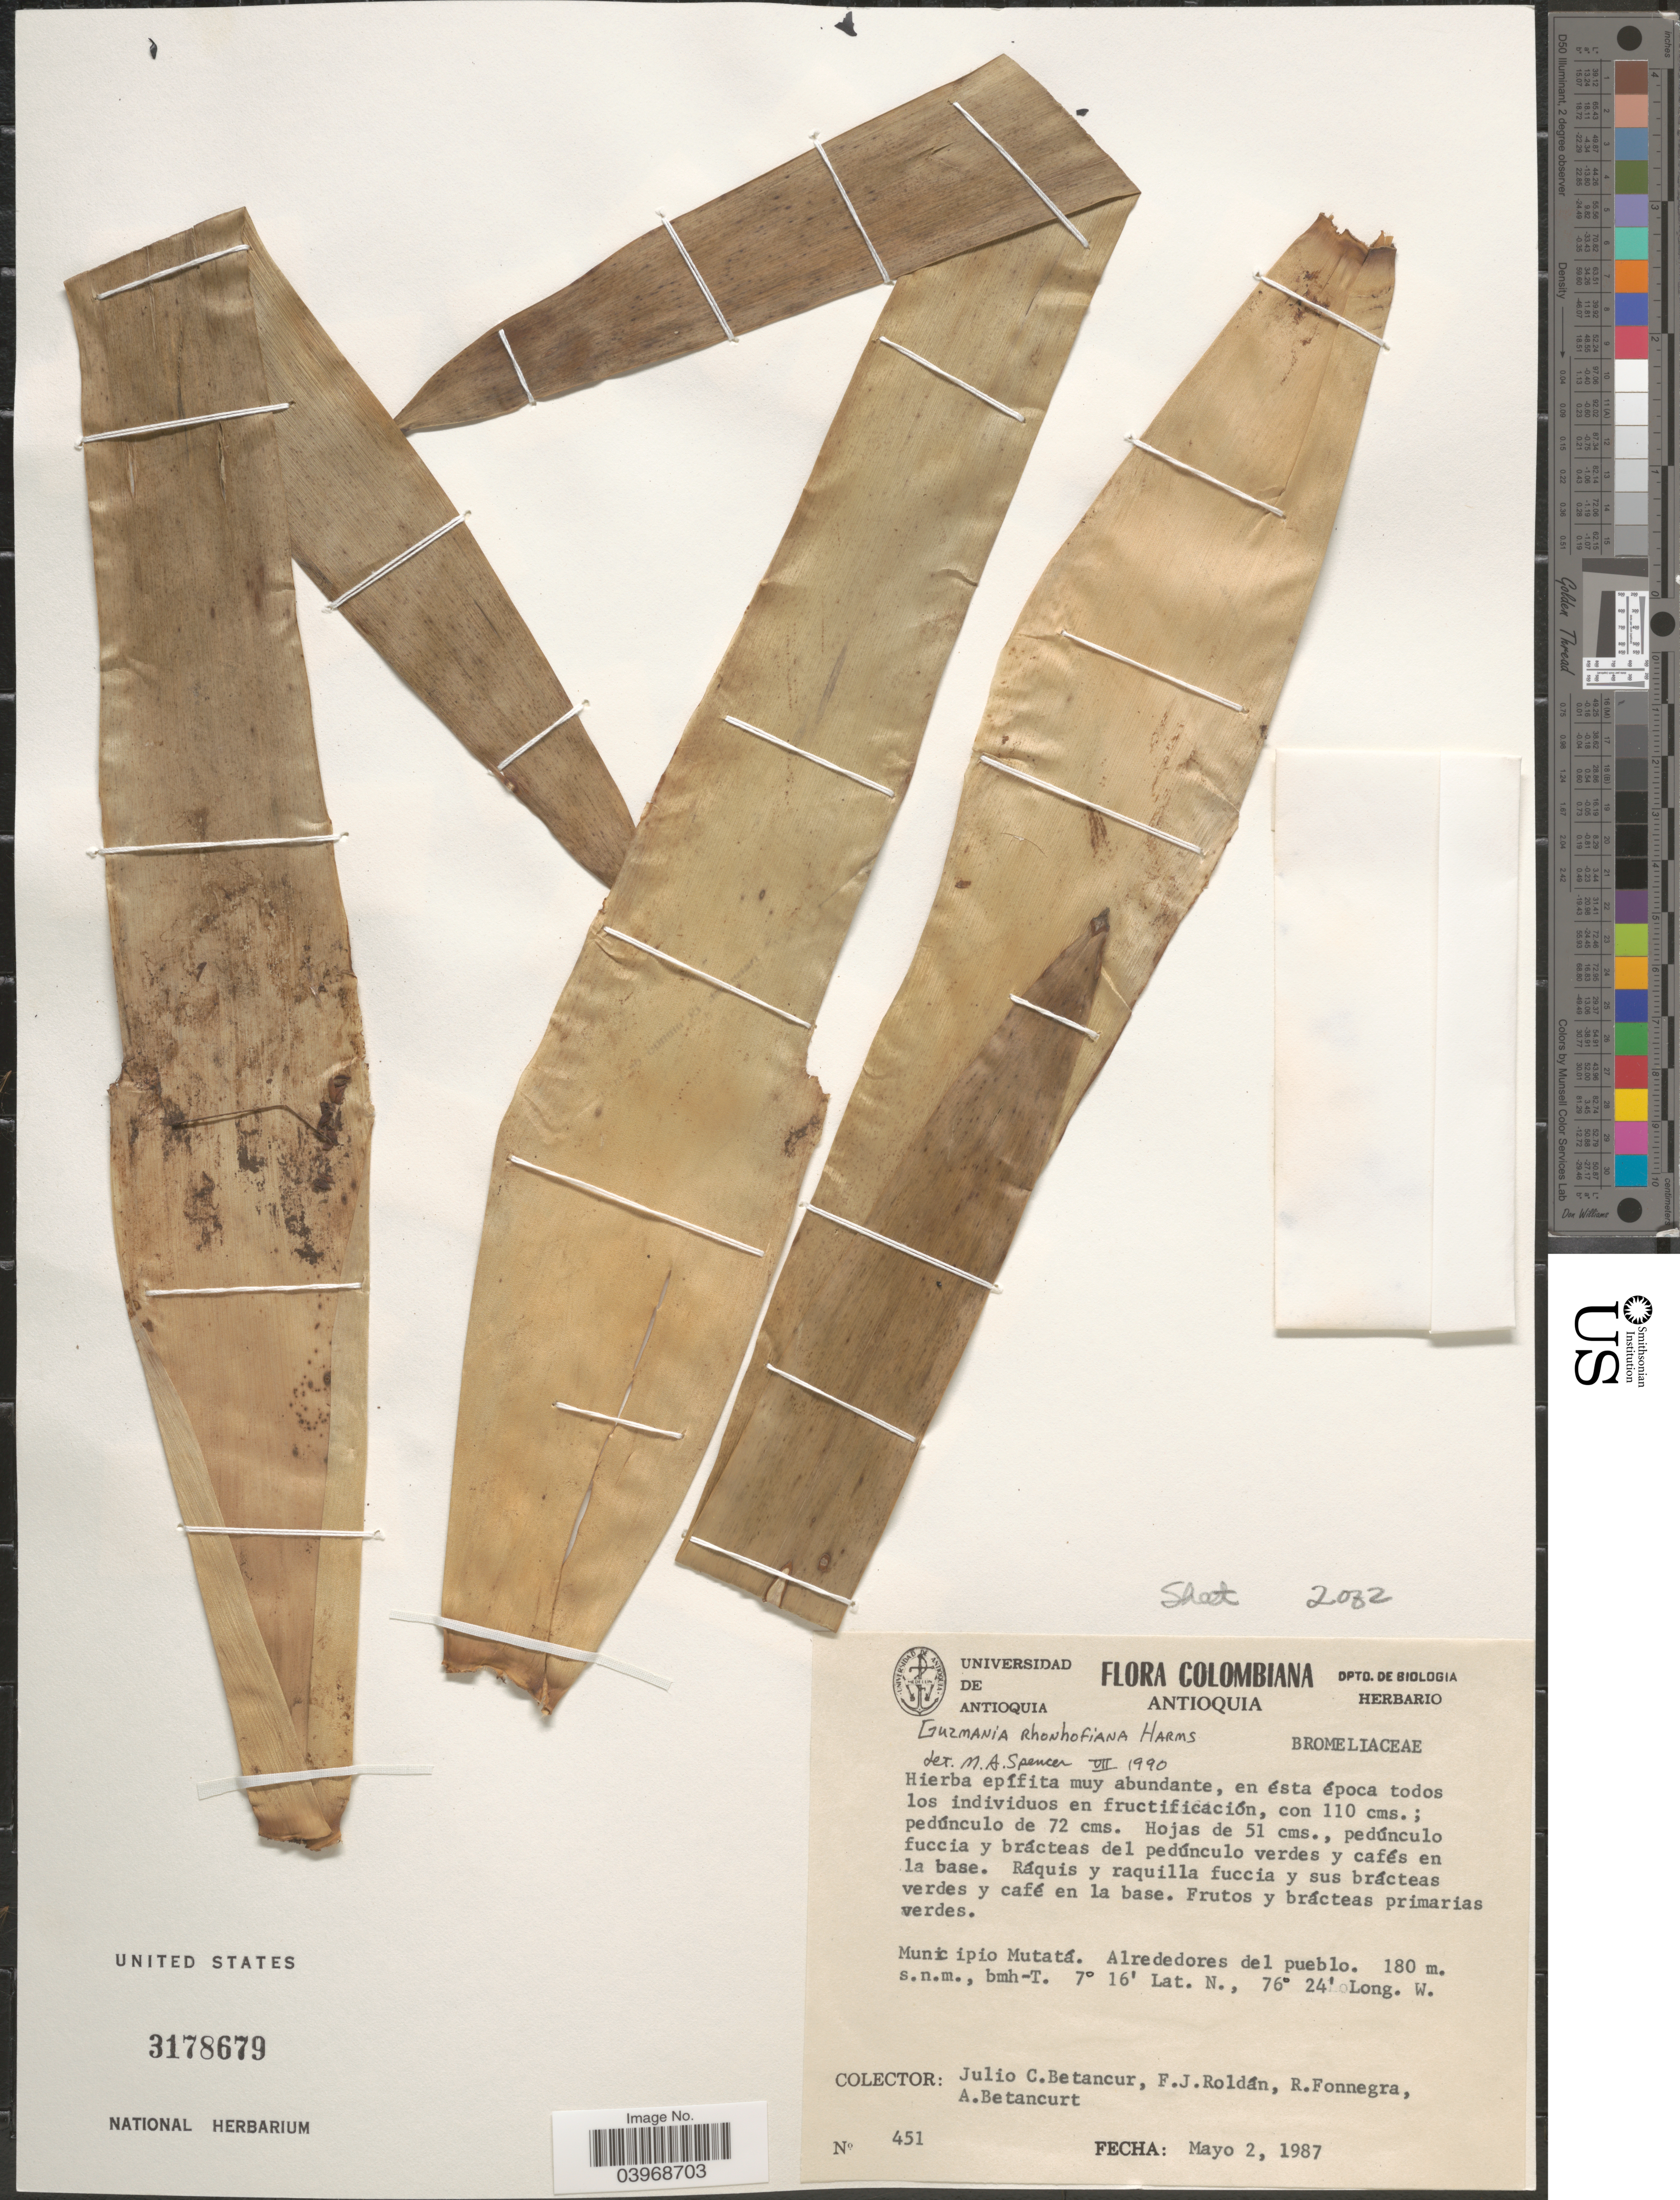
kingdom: Plantae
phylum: Tracheophyta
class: Liliopsida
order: Poales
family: Bromeliaceae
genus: Guzmania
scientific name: Guzmania rhonhofiana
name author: Harms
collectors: J. C. Betancur, F. J. Roldán, R. Fonnegra & A. Betancurt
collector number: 451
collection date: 1987-05-02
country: Colombia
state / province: Antioquia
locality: Municipio Mutatá. Alrededores del pueblo.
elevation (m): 180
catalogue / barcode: US 3178679